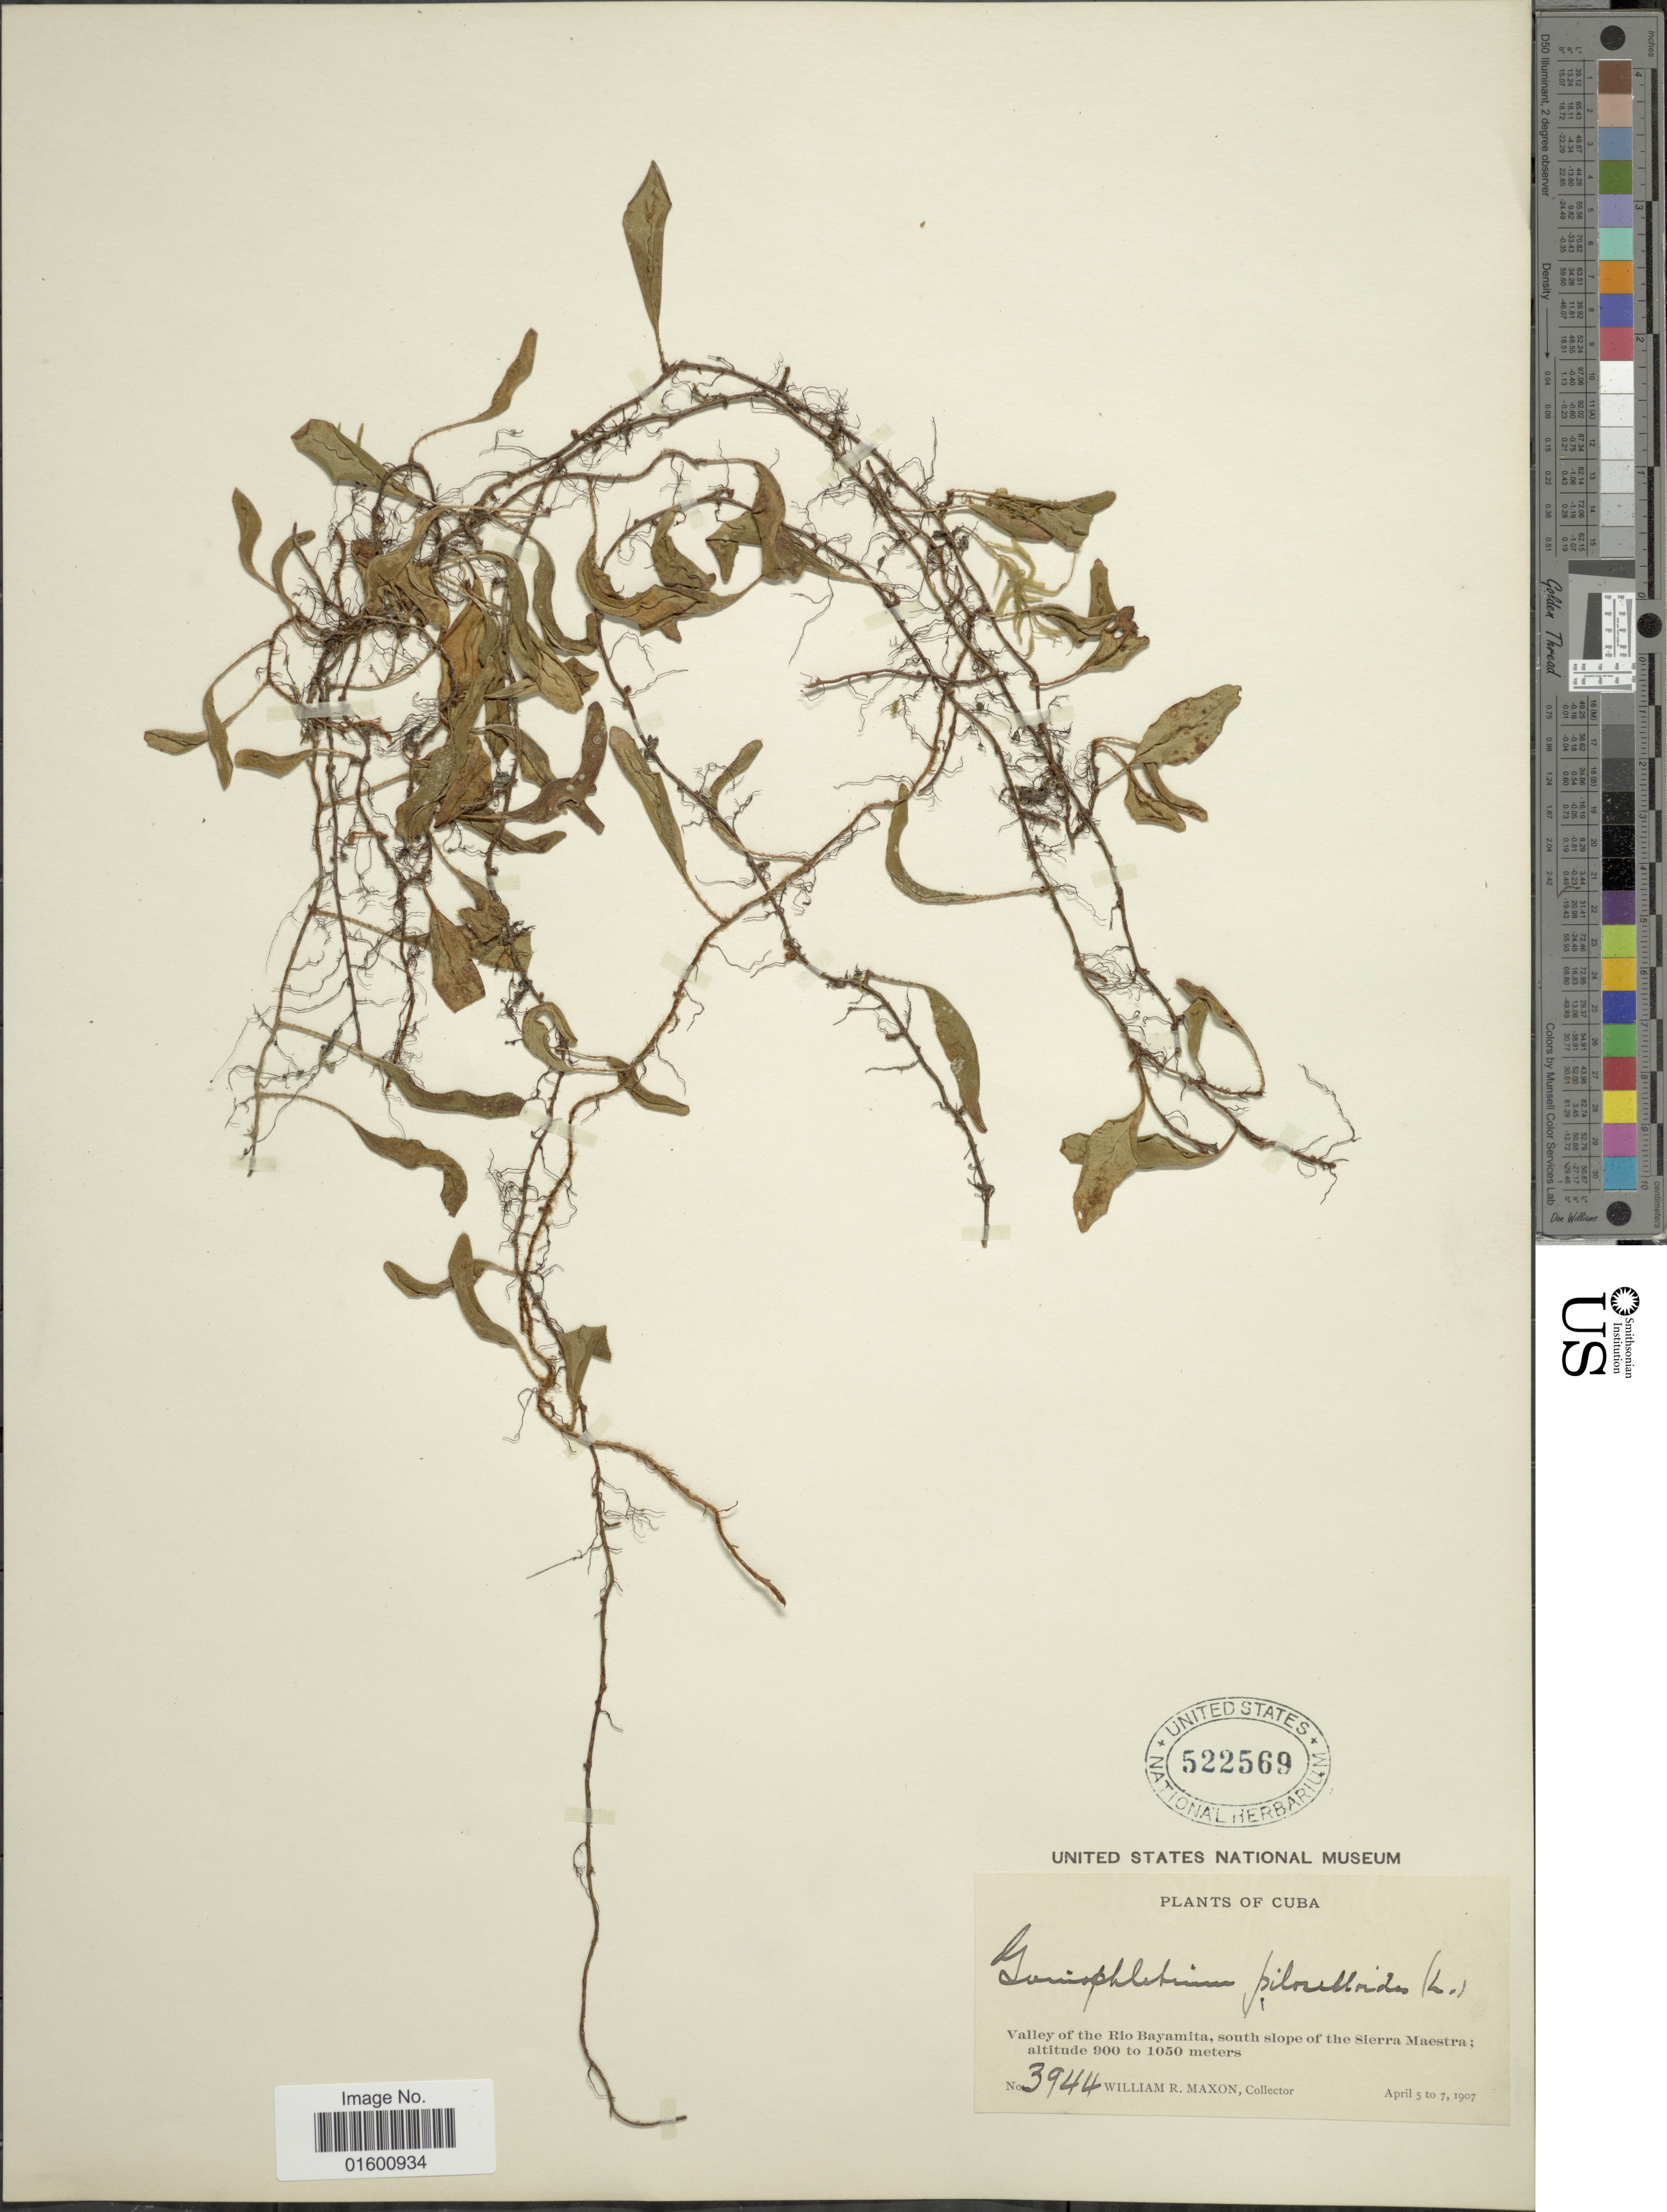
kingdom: Plantae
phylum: Tracheophyta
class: Polypodiopsida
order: Polypodiales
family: Polypodiaceae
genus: Microgramma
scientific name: Microgramma piloselloides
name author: (L.) Copel.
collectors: W. R. Maxon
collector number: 3944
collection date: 1907-04-05/1907-04-07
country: Cuba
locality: Valley of the Rio Bayamita, south slope of the Sierra Meastra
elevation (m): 900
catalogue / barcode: US 522569